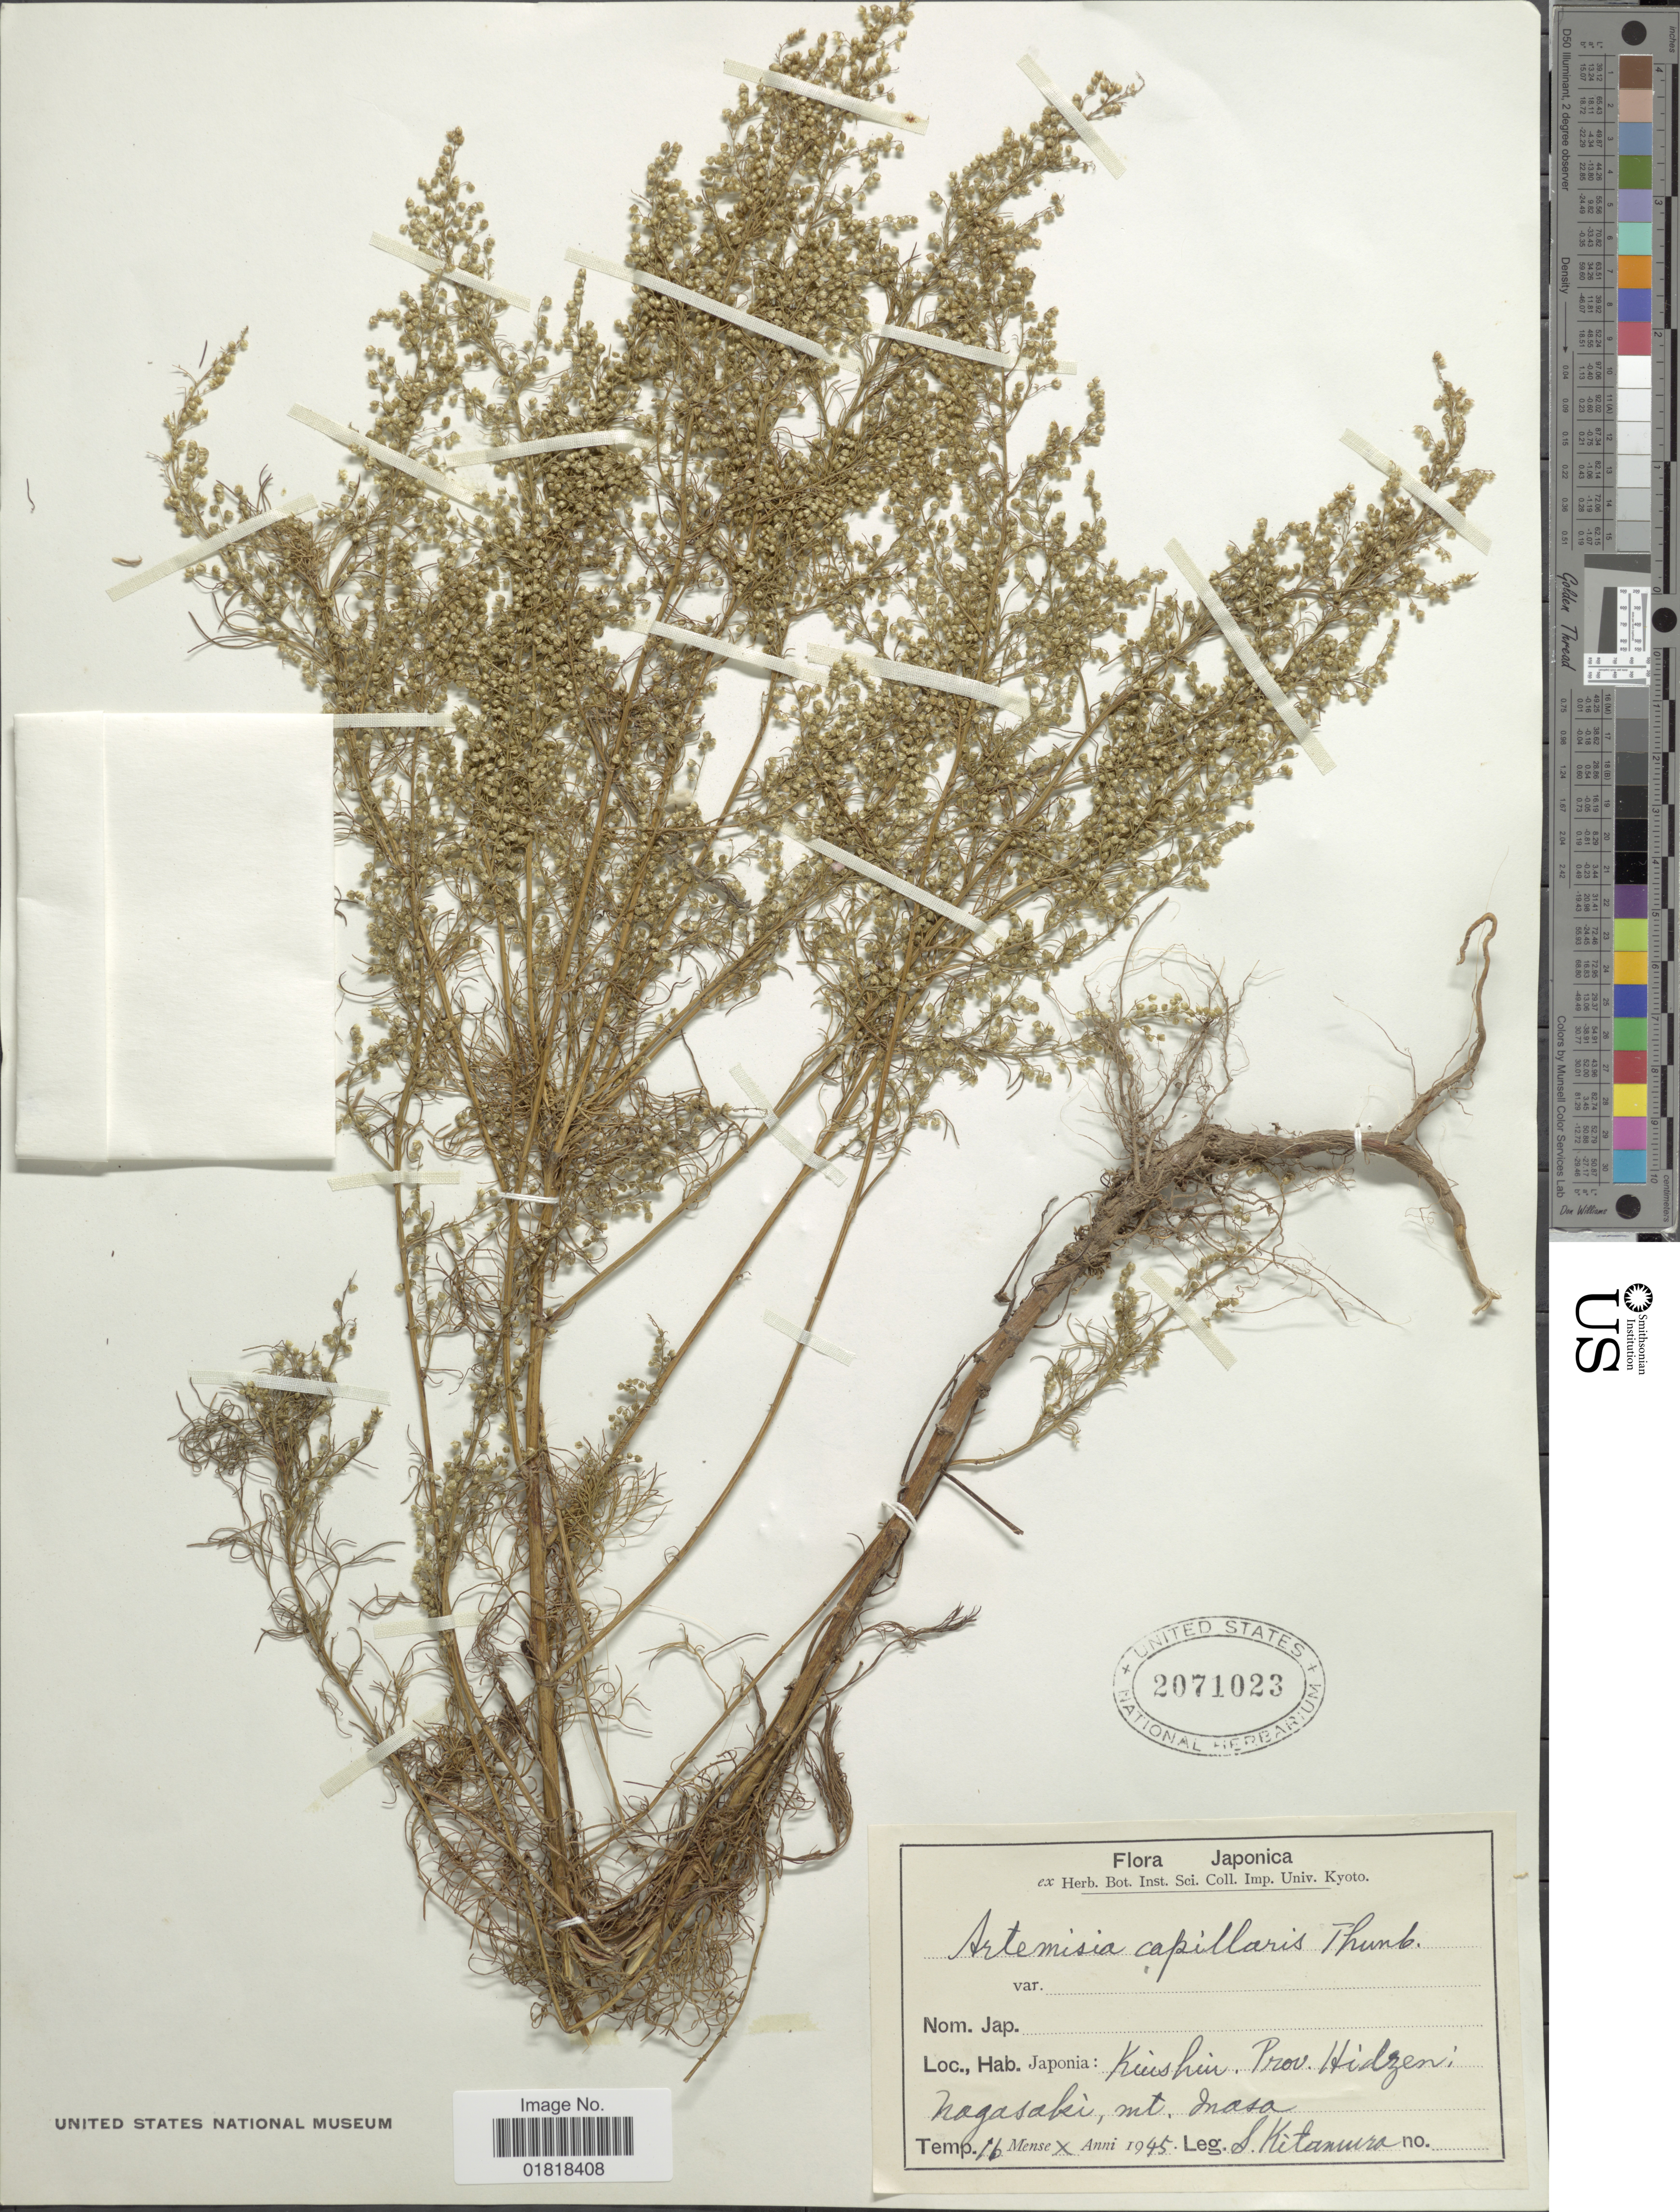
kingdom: Plantae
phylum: Tracheophyta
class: Magnoliopsida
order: Asterales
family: Asteraceae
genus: Artemisia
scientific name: Artemisia capillaris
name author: Thunb.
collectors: S. Kitamura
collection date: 1945-10-16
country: Japan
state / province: Nagasaki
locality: Kuishui, Prov. Hidzen, Nagasaki, Mt. Inasa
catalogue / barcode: US 2071023